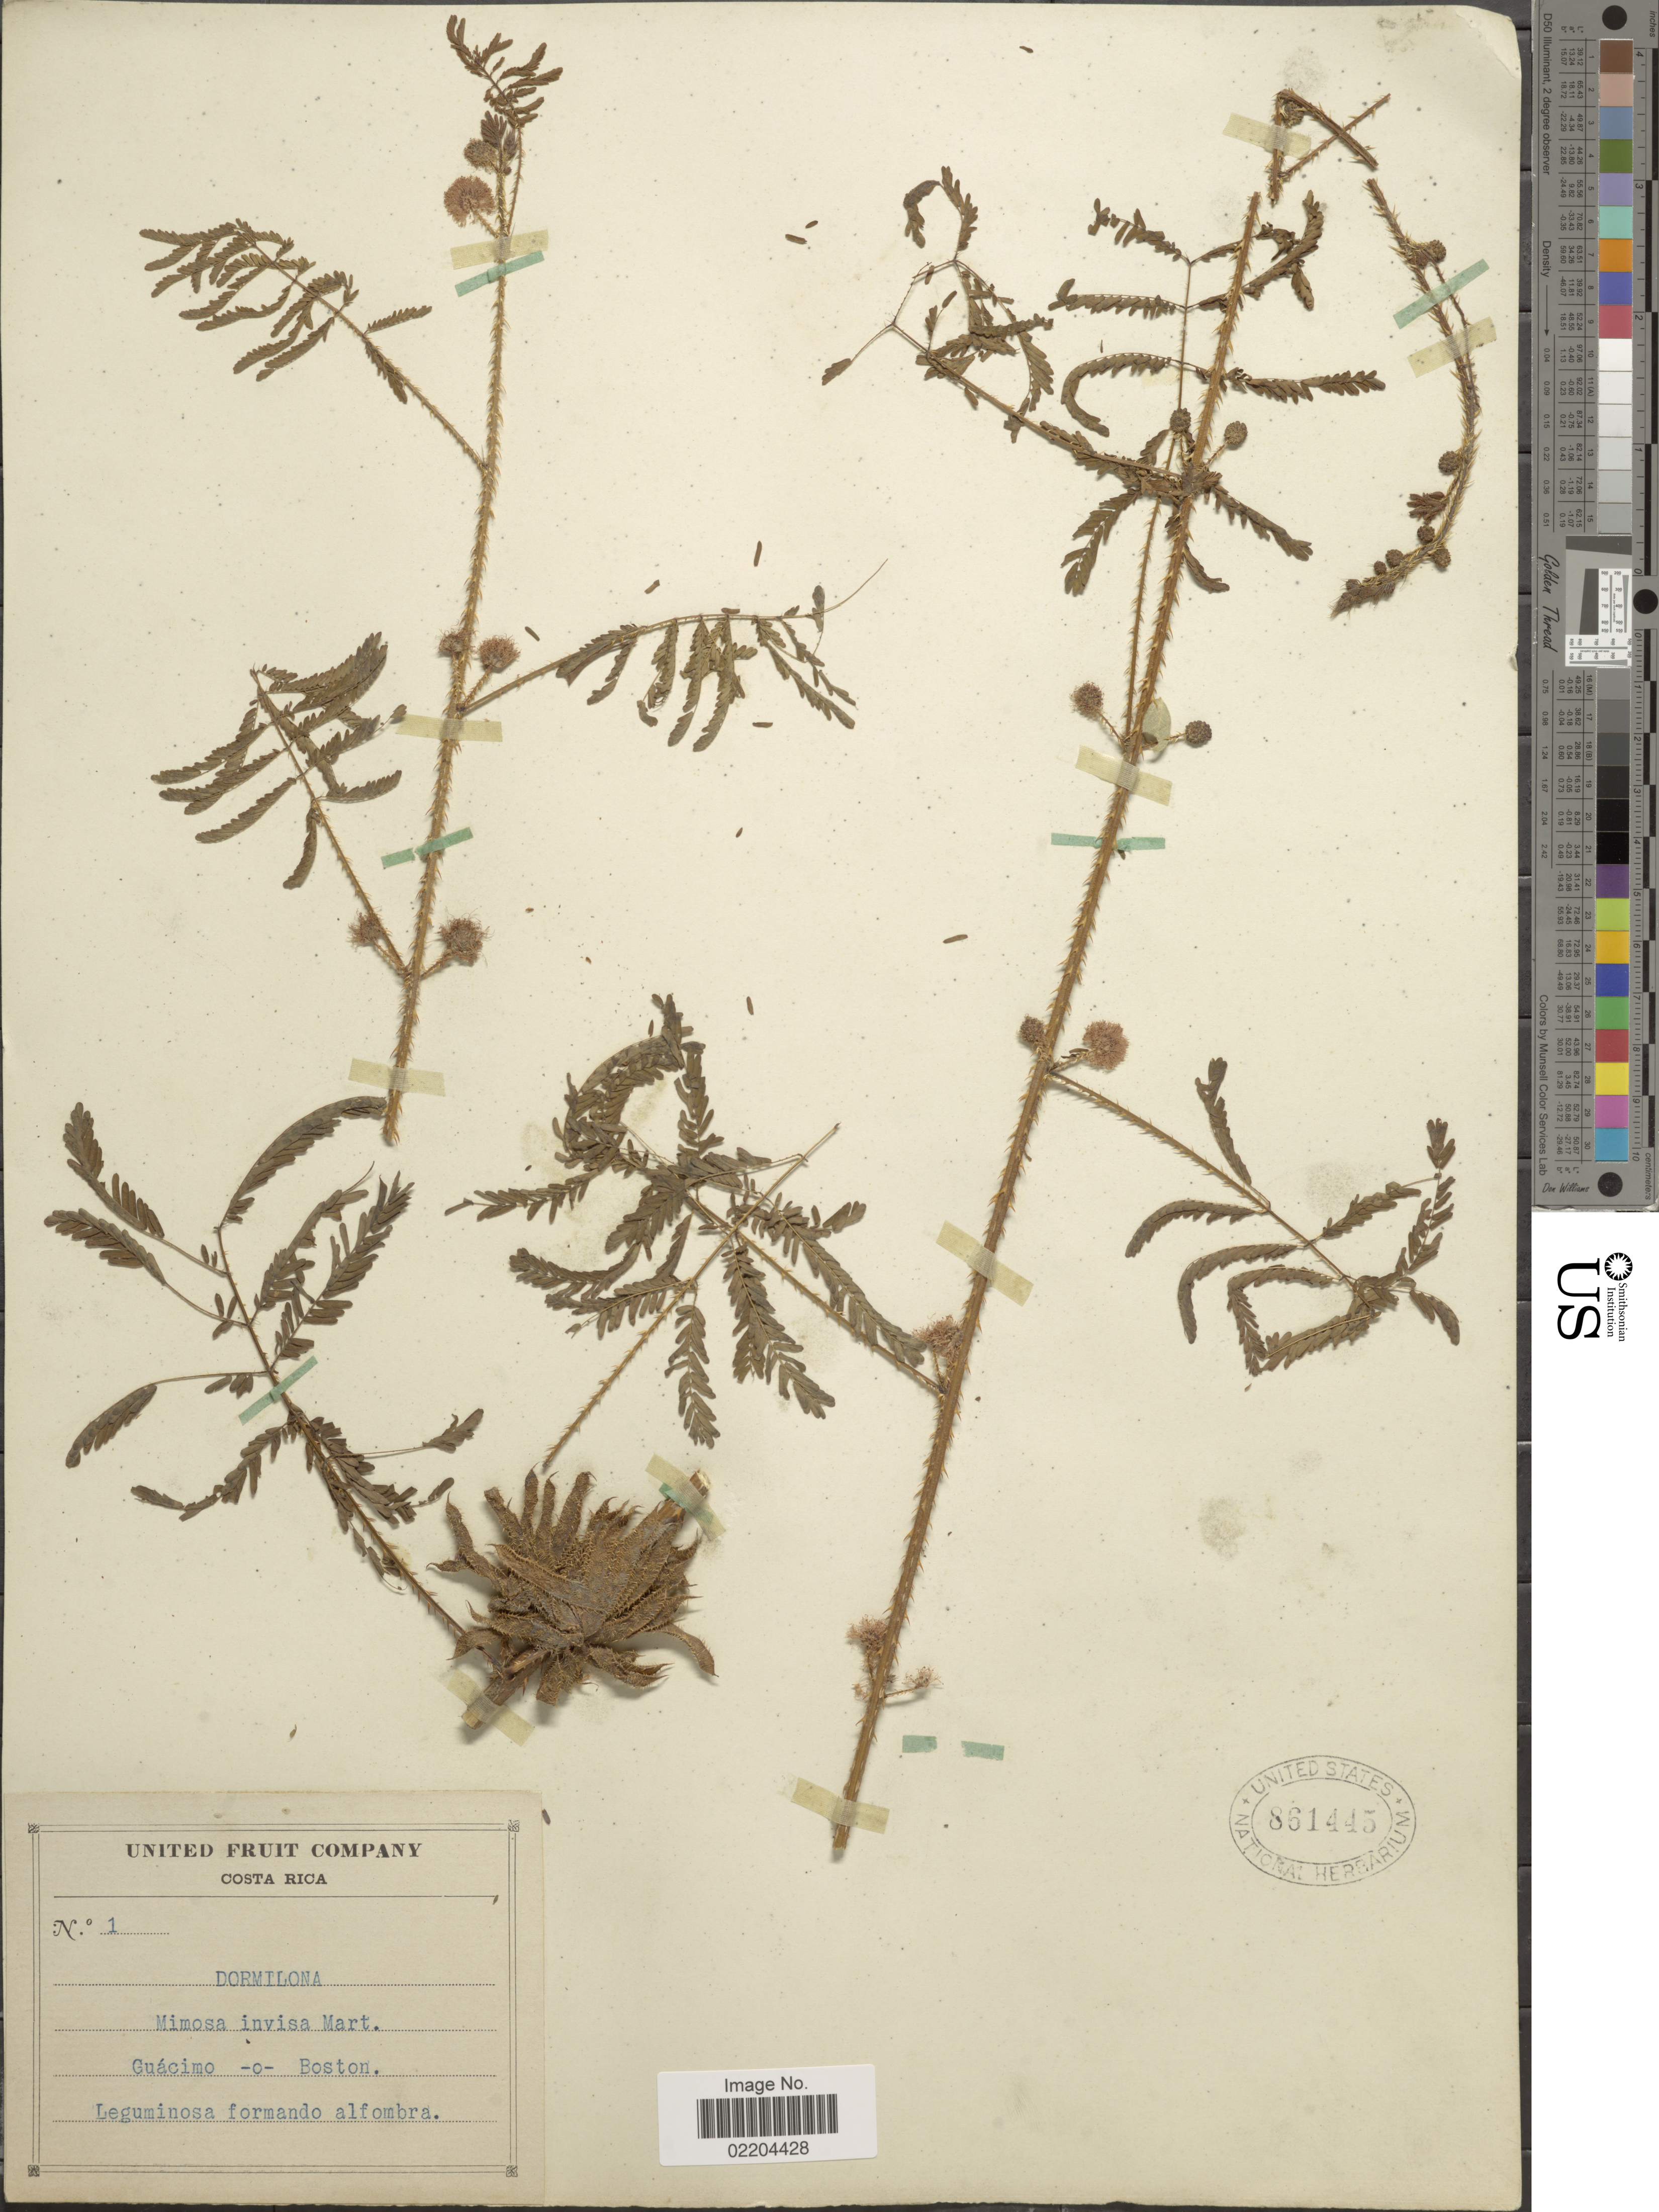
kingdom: Plantae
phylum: Tracheophyta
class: Magnoliopsida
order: Fabales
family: Fabaceae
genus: Mimosa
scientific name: Mimosa invisa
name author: Mart. ex Colla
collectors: United Fruit Company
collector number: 1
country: Costa Rica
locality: Costa Rica. Guacimo - o- Boston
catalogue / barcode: US 861445